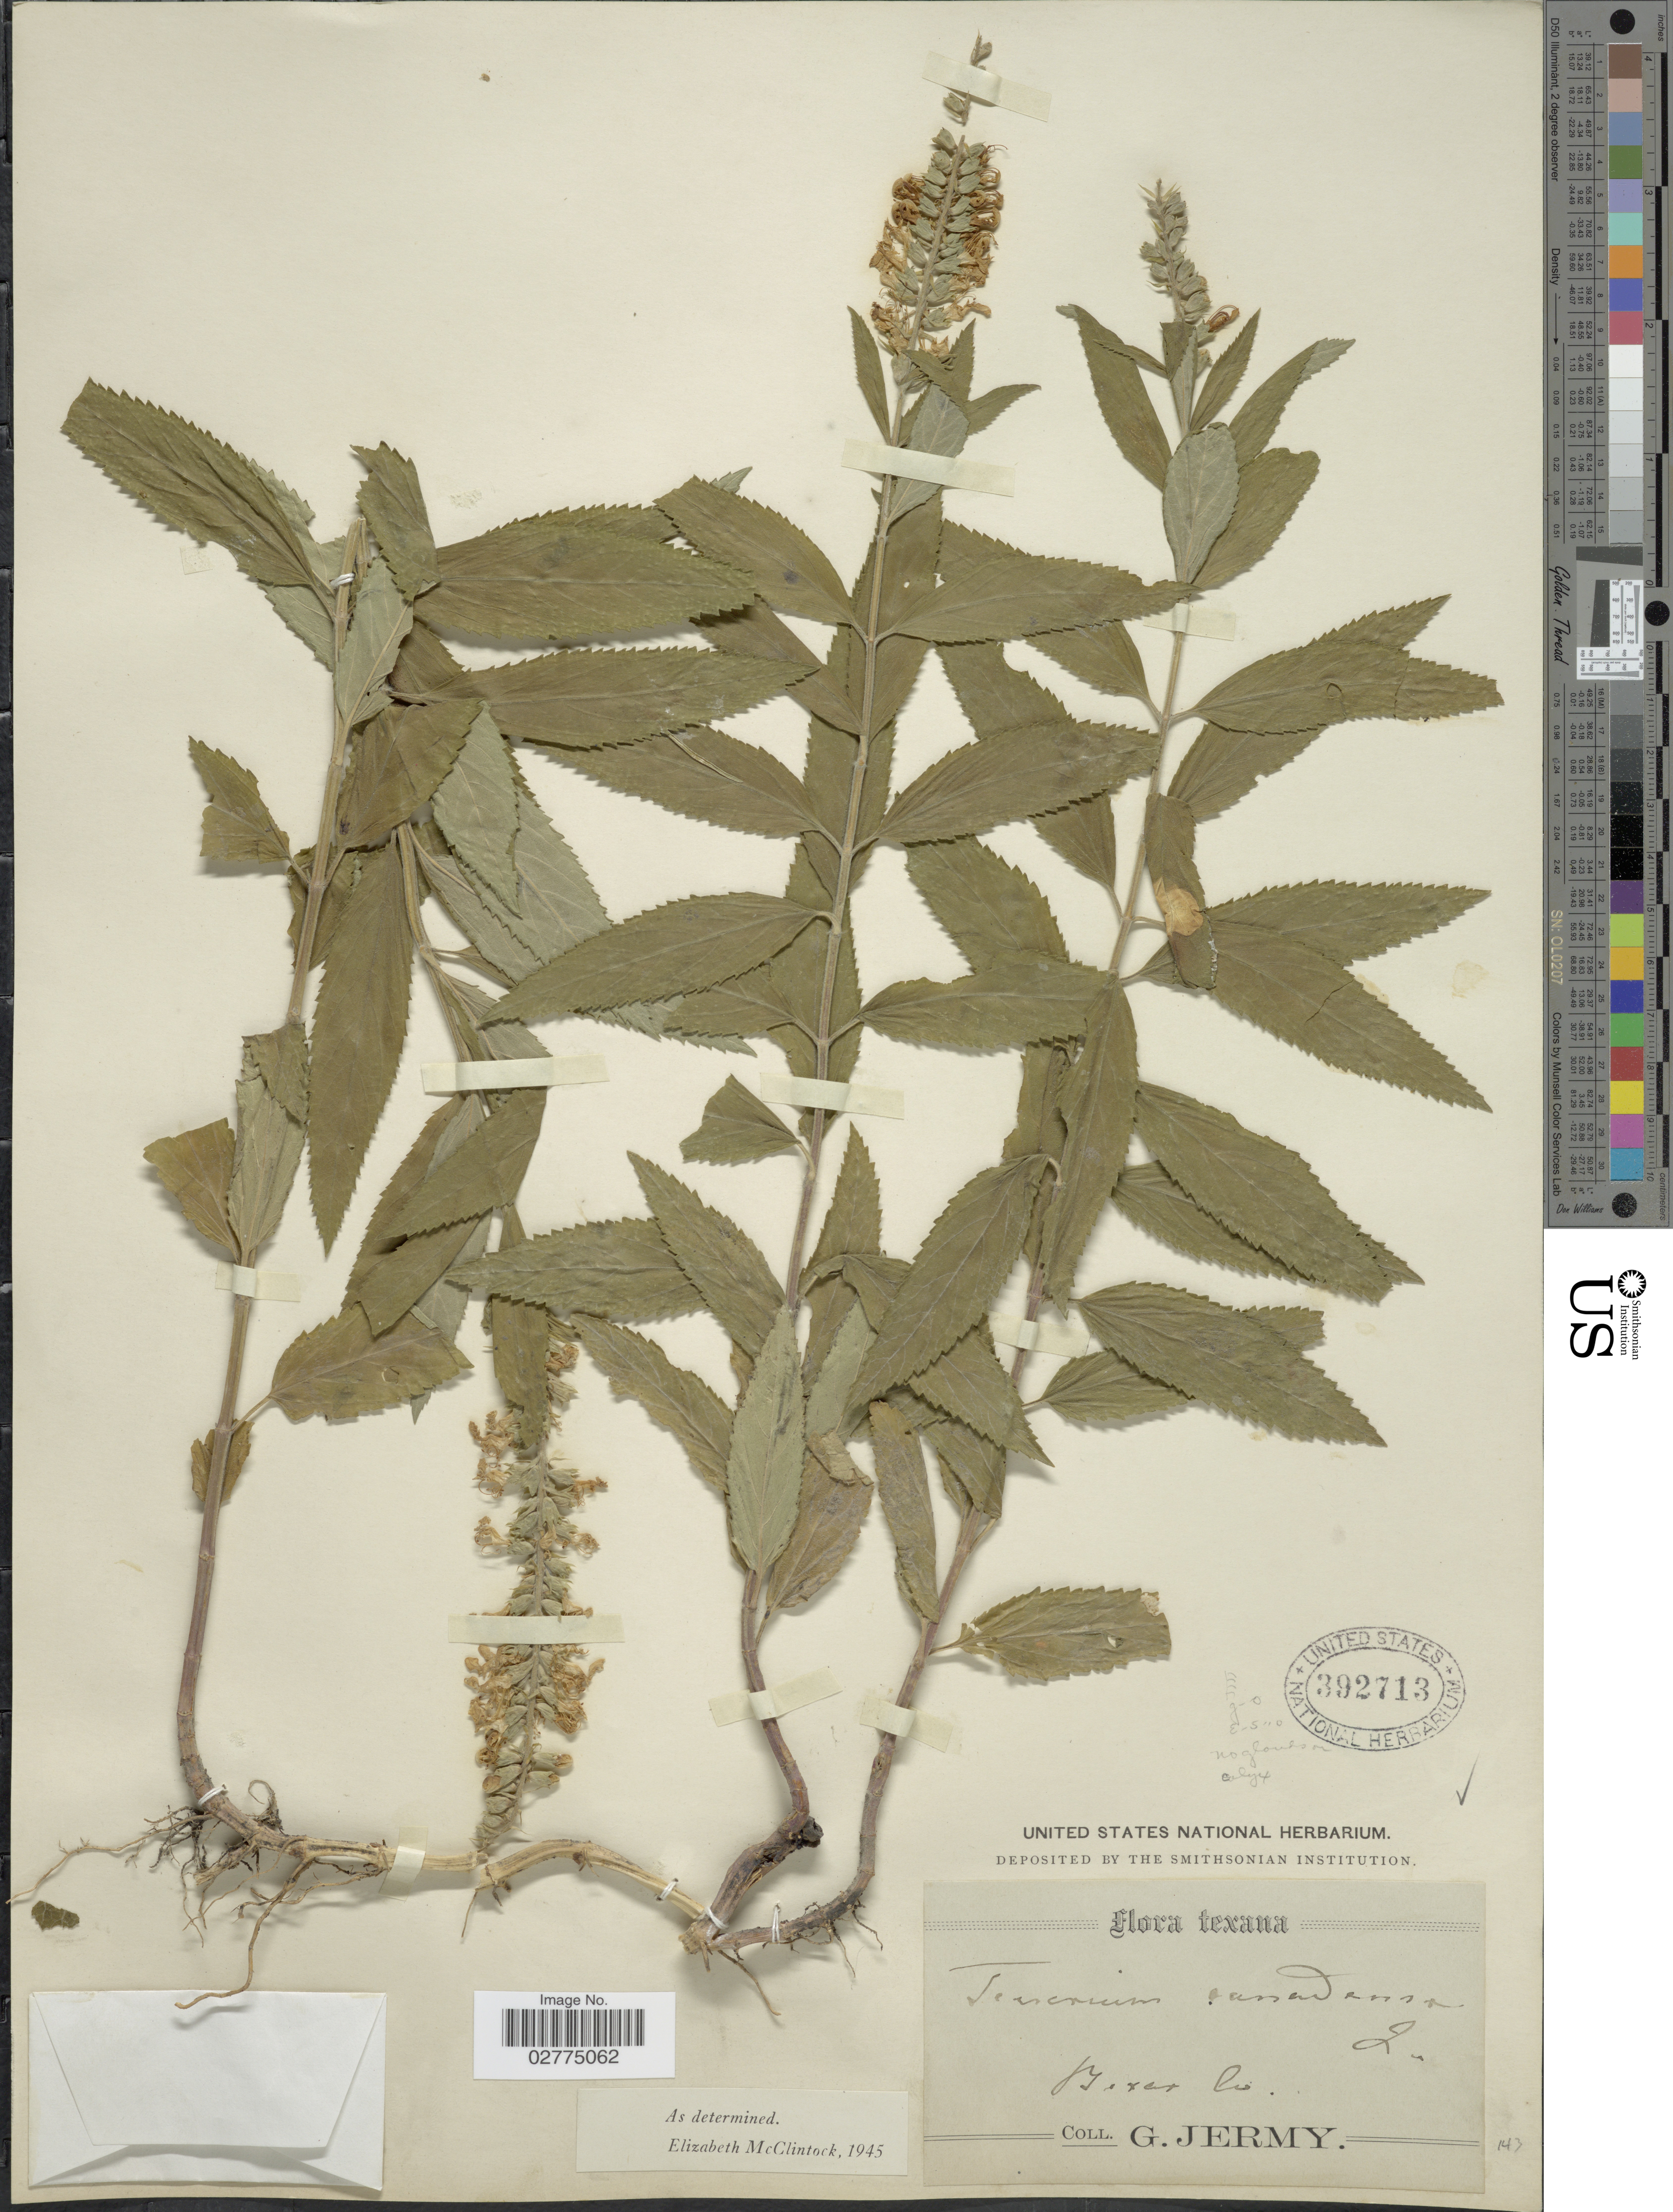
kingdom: Plantae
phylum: Tracheophyta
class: Magnoliopsida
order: Lamiales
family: Lamiaceae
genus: Teucrium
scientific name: Teucrium canadense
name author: L.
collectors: G. Jermy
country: United States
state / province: Texas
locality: Bexar Co.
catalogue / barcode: US 392713